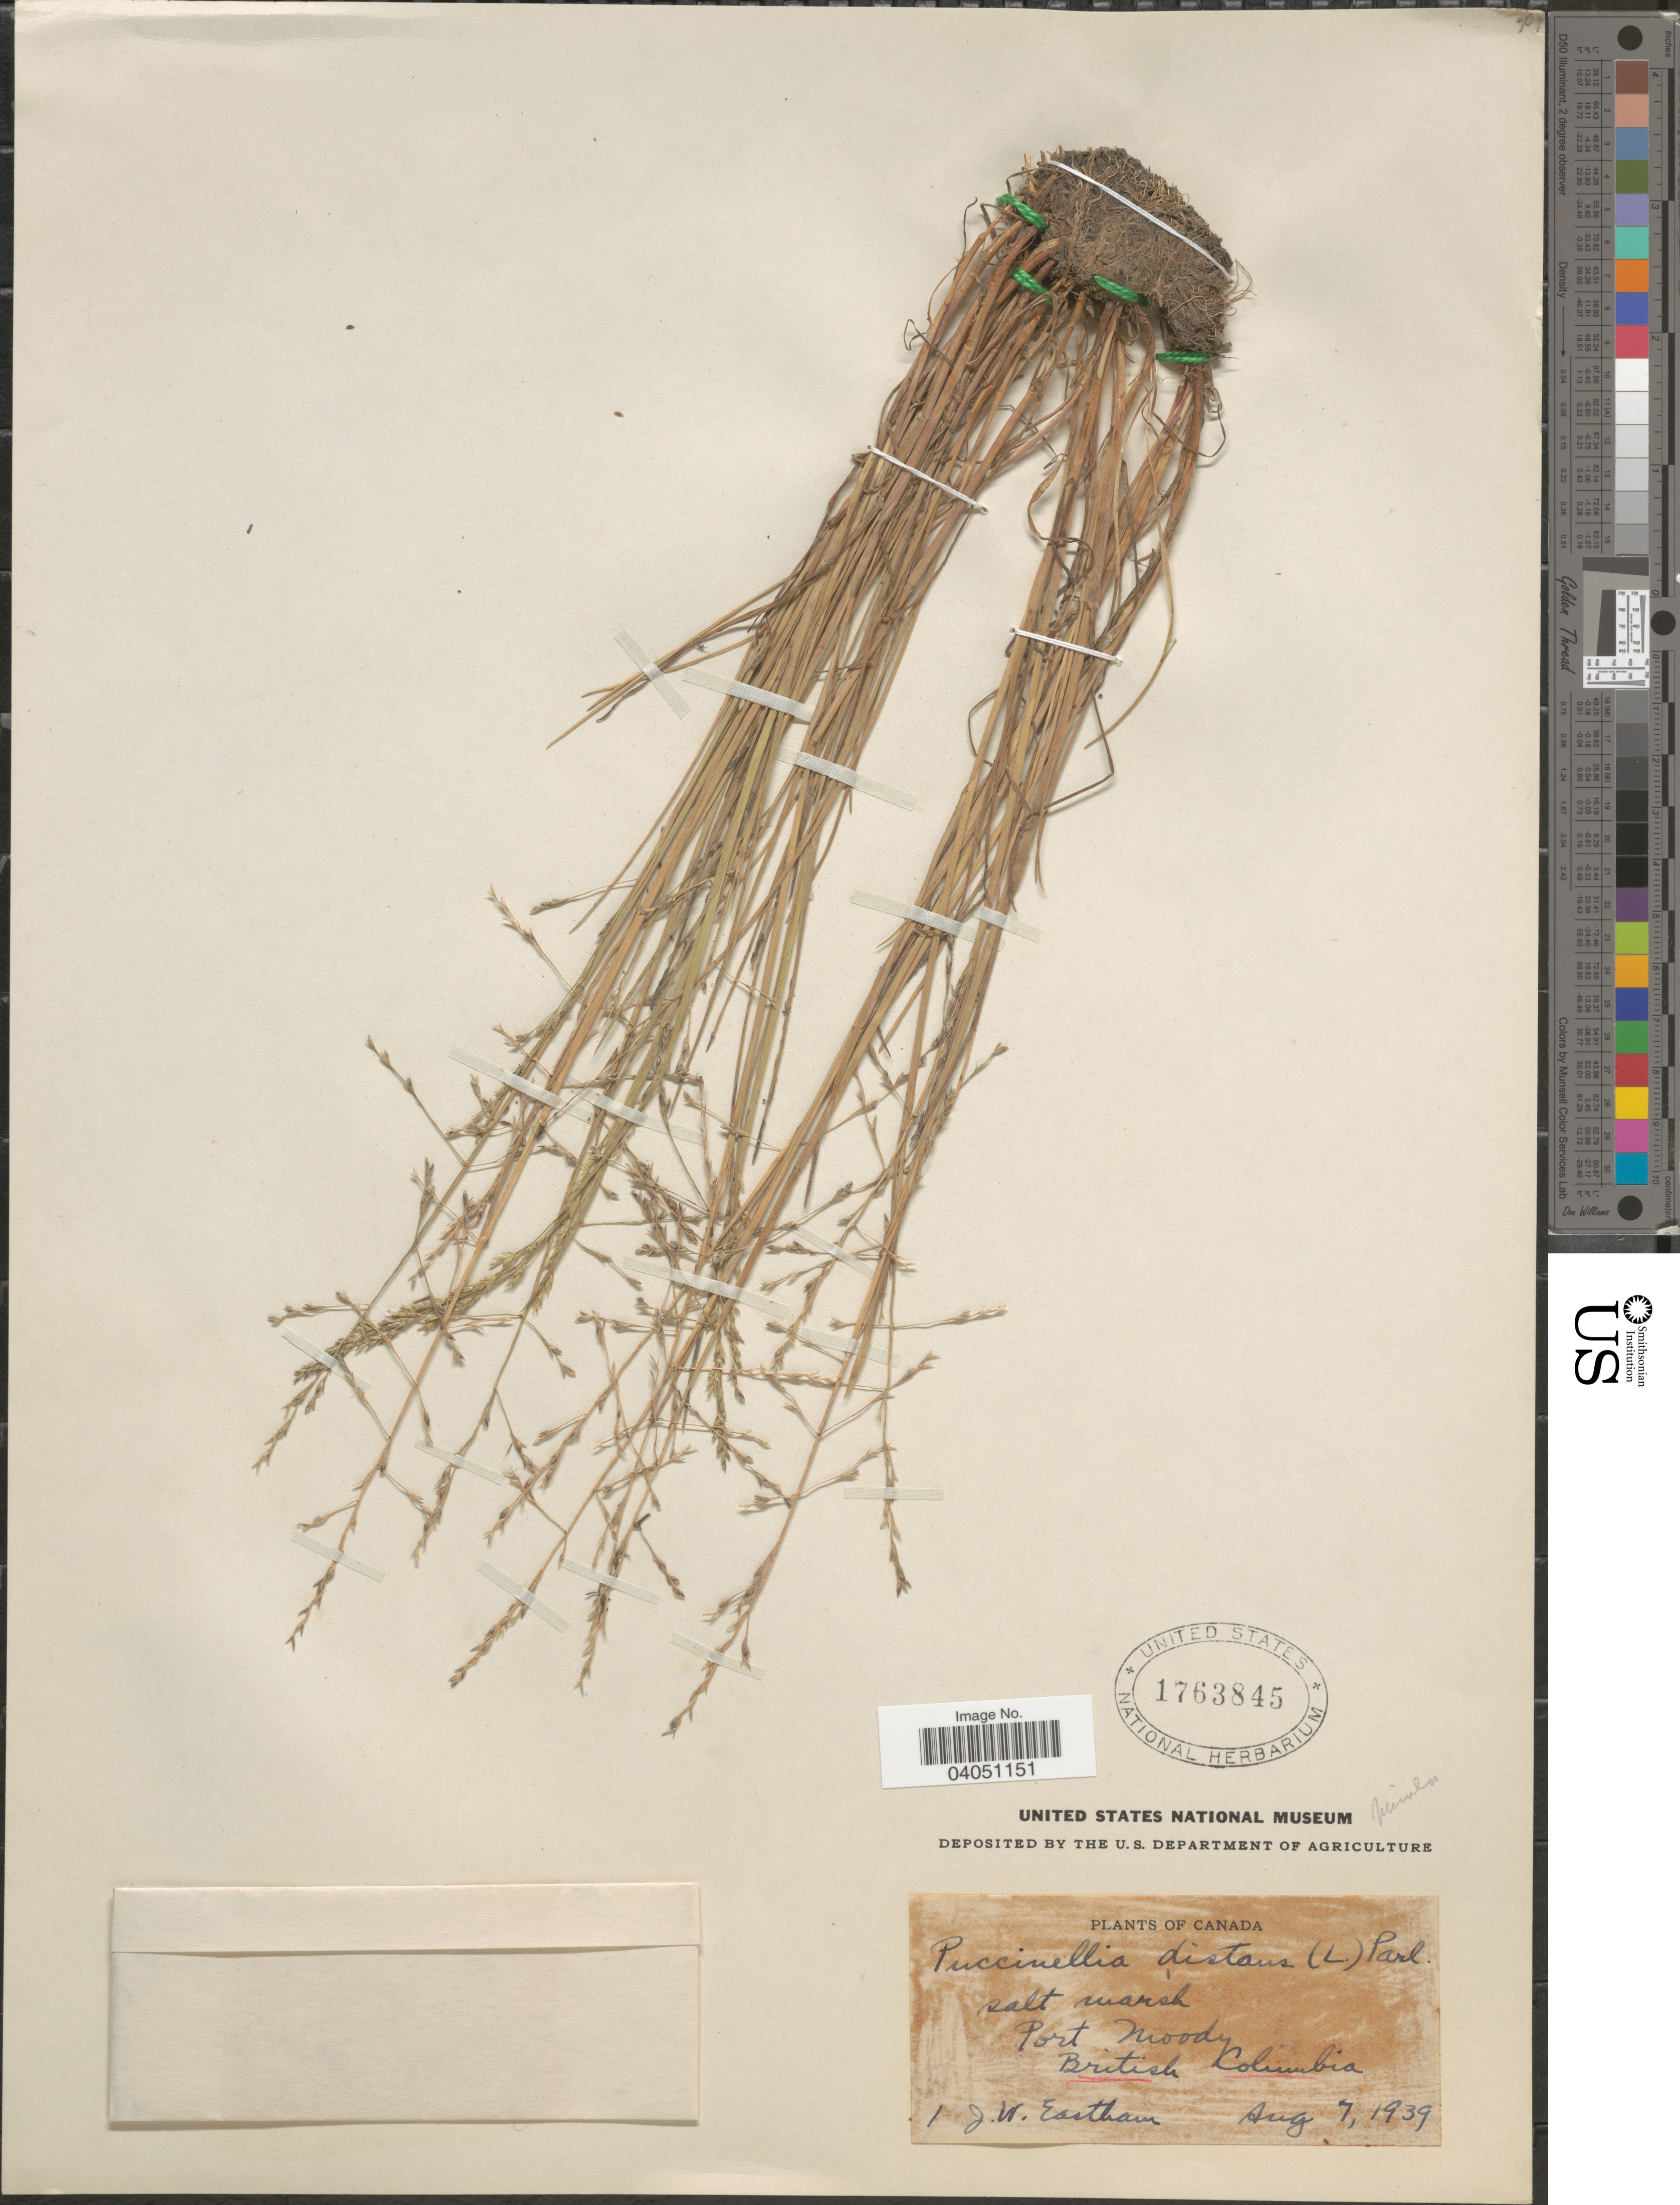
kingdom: Plantae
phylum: Tracheophyta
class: Liliopsida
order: Poales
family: Poaceae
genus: Puccinellia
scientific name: Puccinellia distans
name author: (Jacq.) Parl.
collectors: J. Eastham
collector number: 1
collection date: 1939-08-07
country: Canada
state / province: British Columbia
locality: Port Moody.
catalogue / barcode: US 1763845